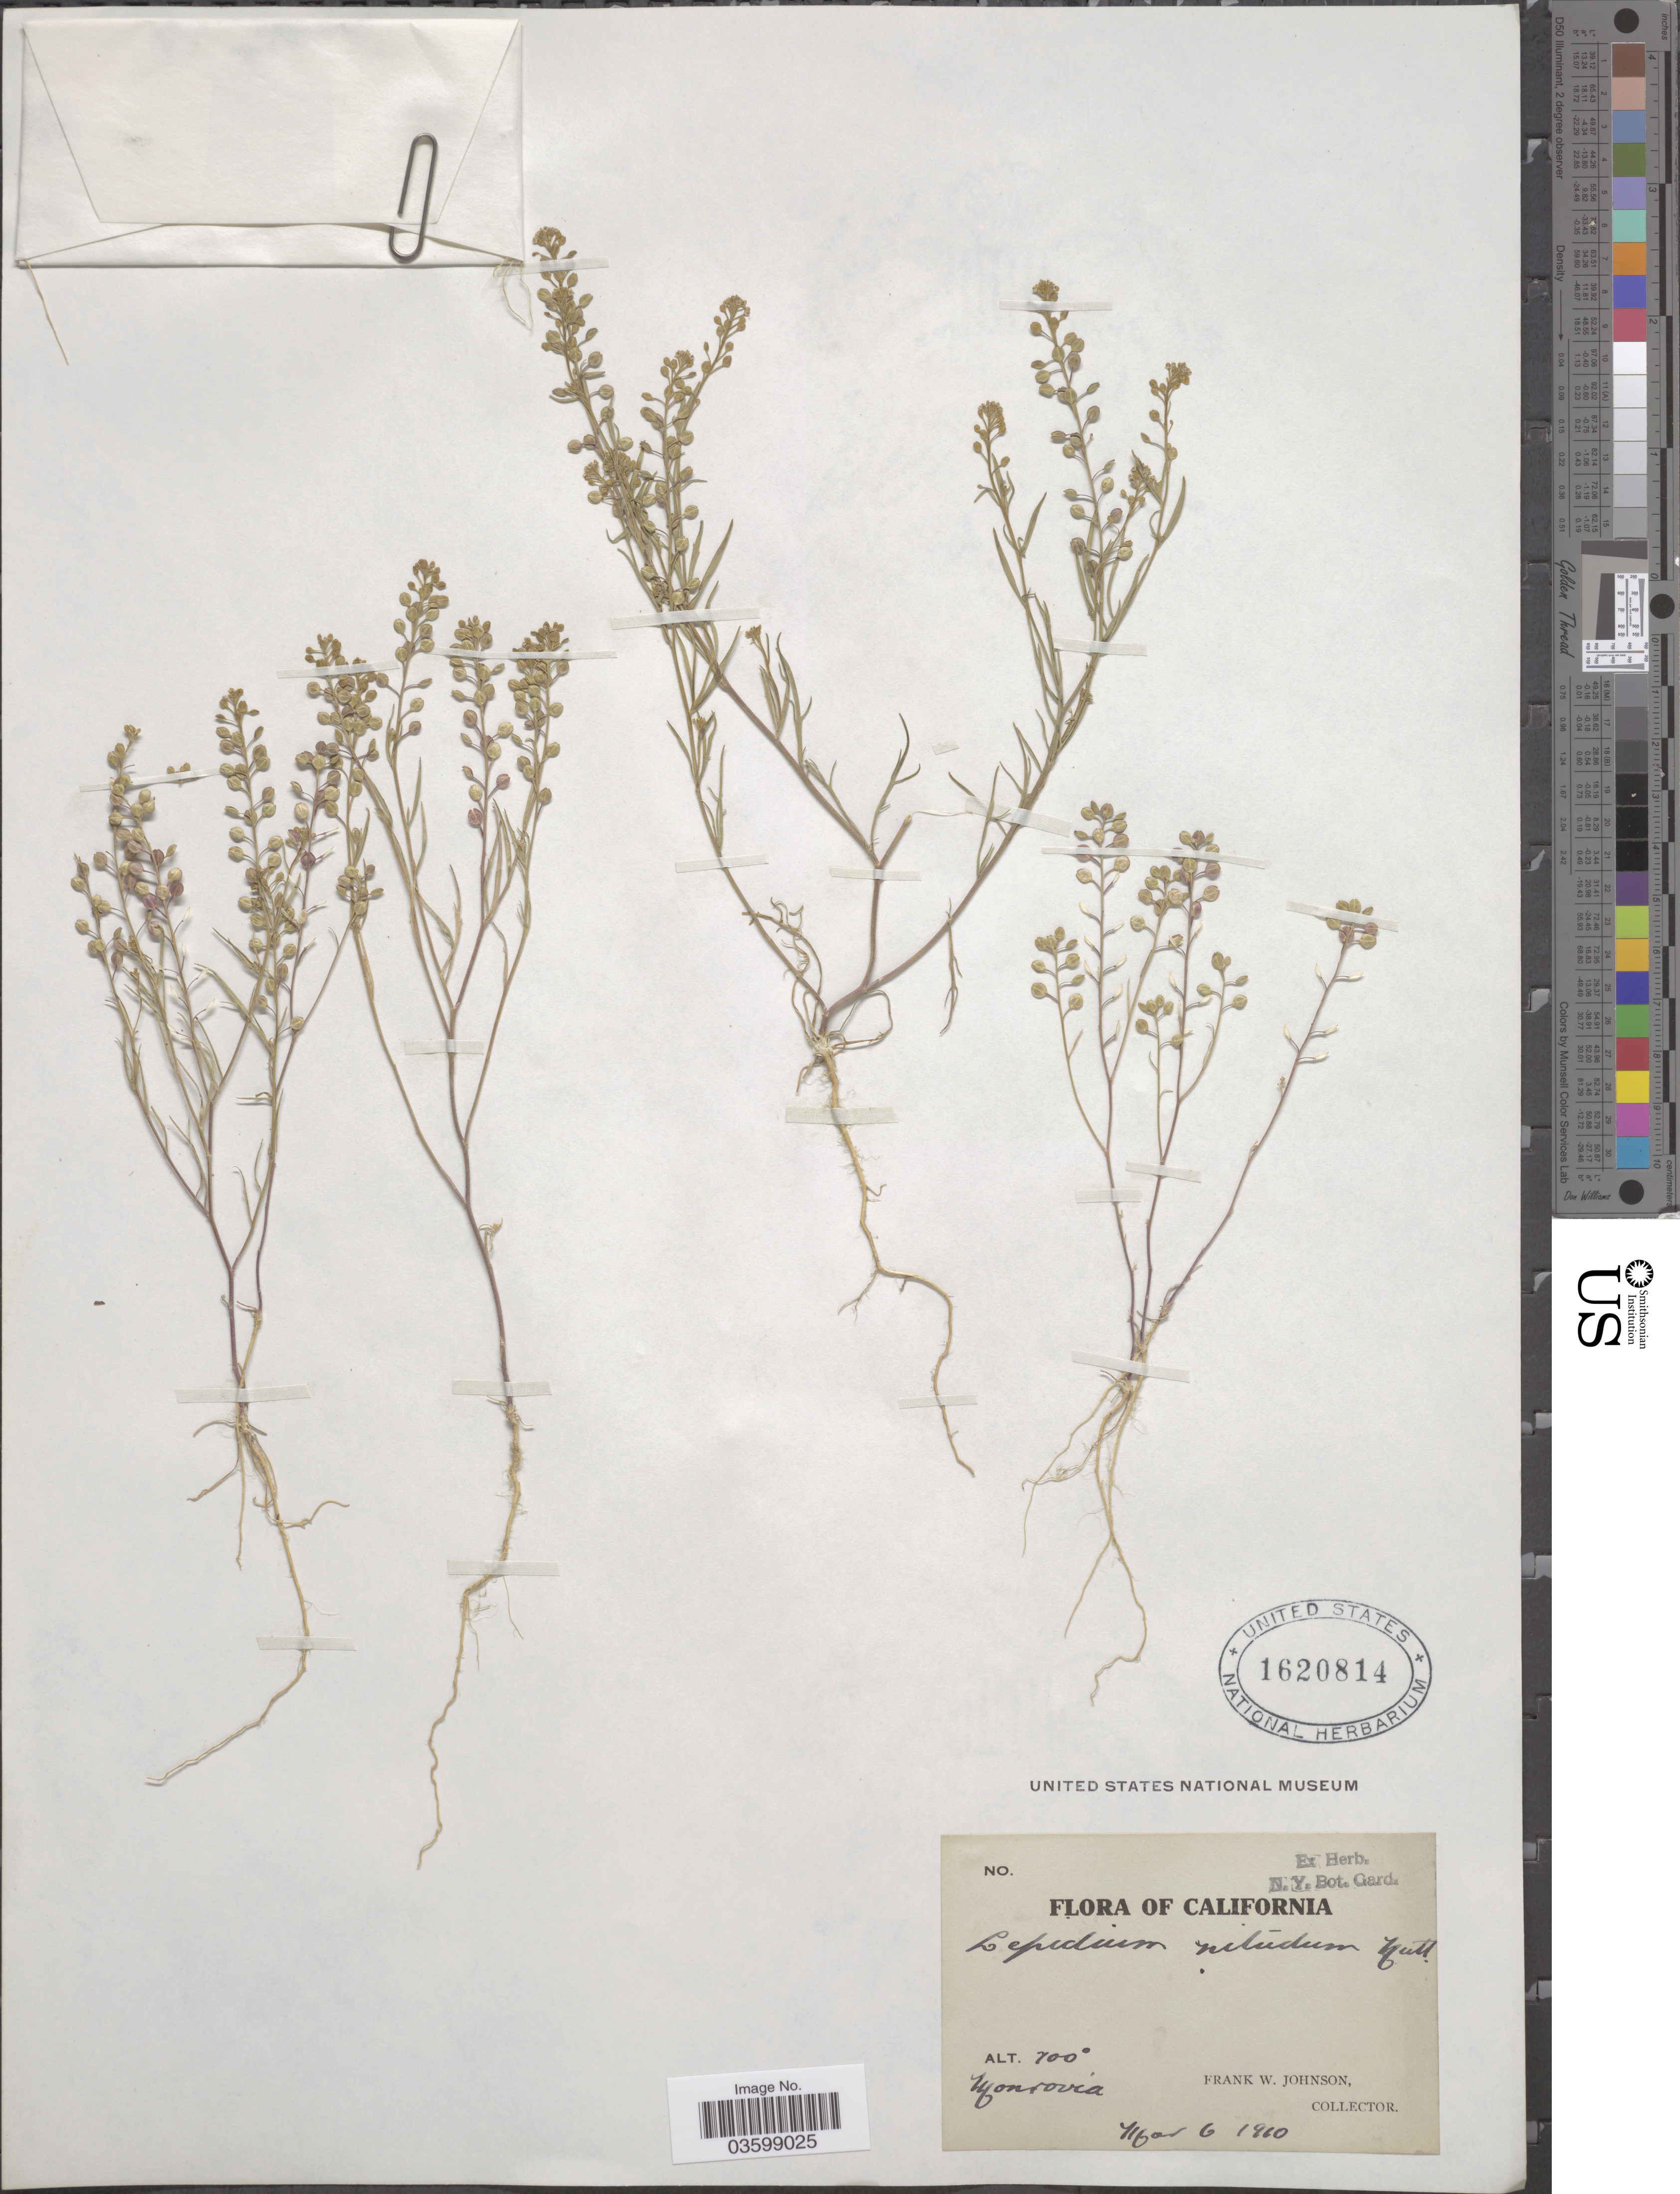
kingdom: Plantae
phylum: Tracheophyta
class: Magnoliopsida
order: Brassicales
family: Brassicaceae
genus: Lepidium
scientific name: Lepidium nitidum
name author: Nutt.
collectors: F. W. Johnson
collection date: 1910-03-06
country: United States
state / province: California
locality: Monrovia.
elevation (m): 213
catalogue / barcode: US 1620814